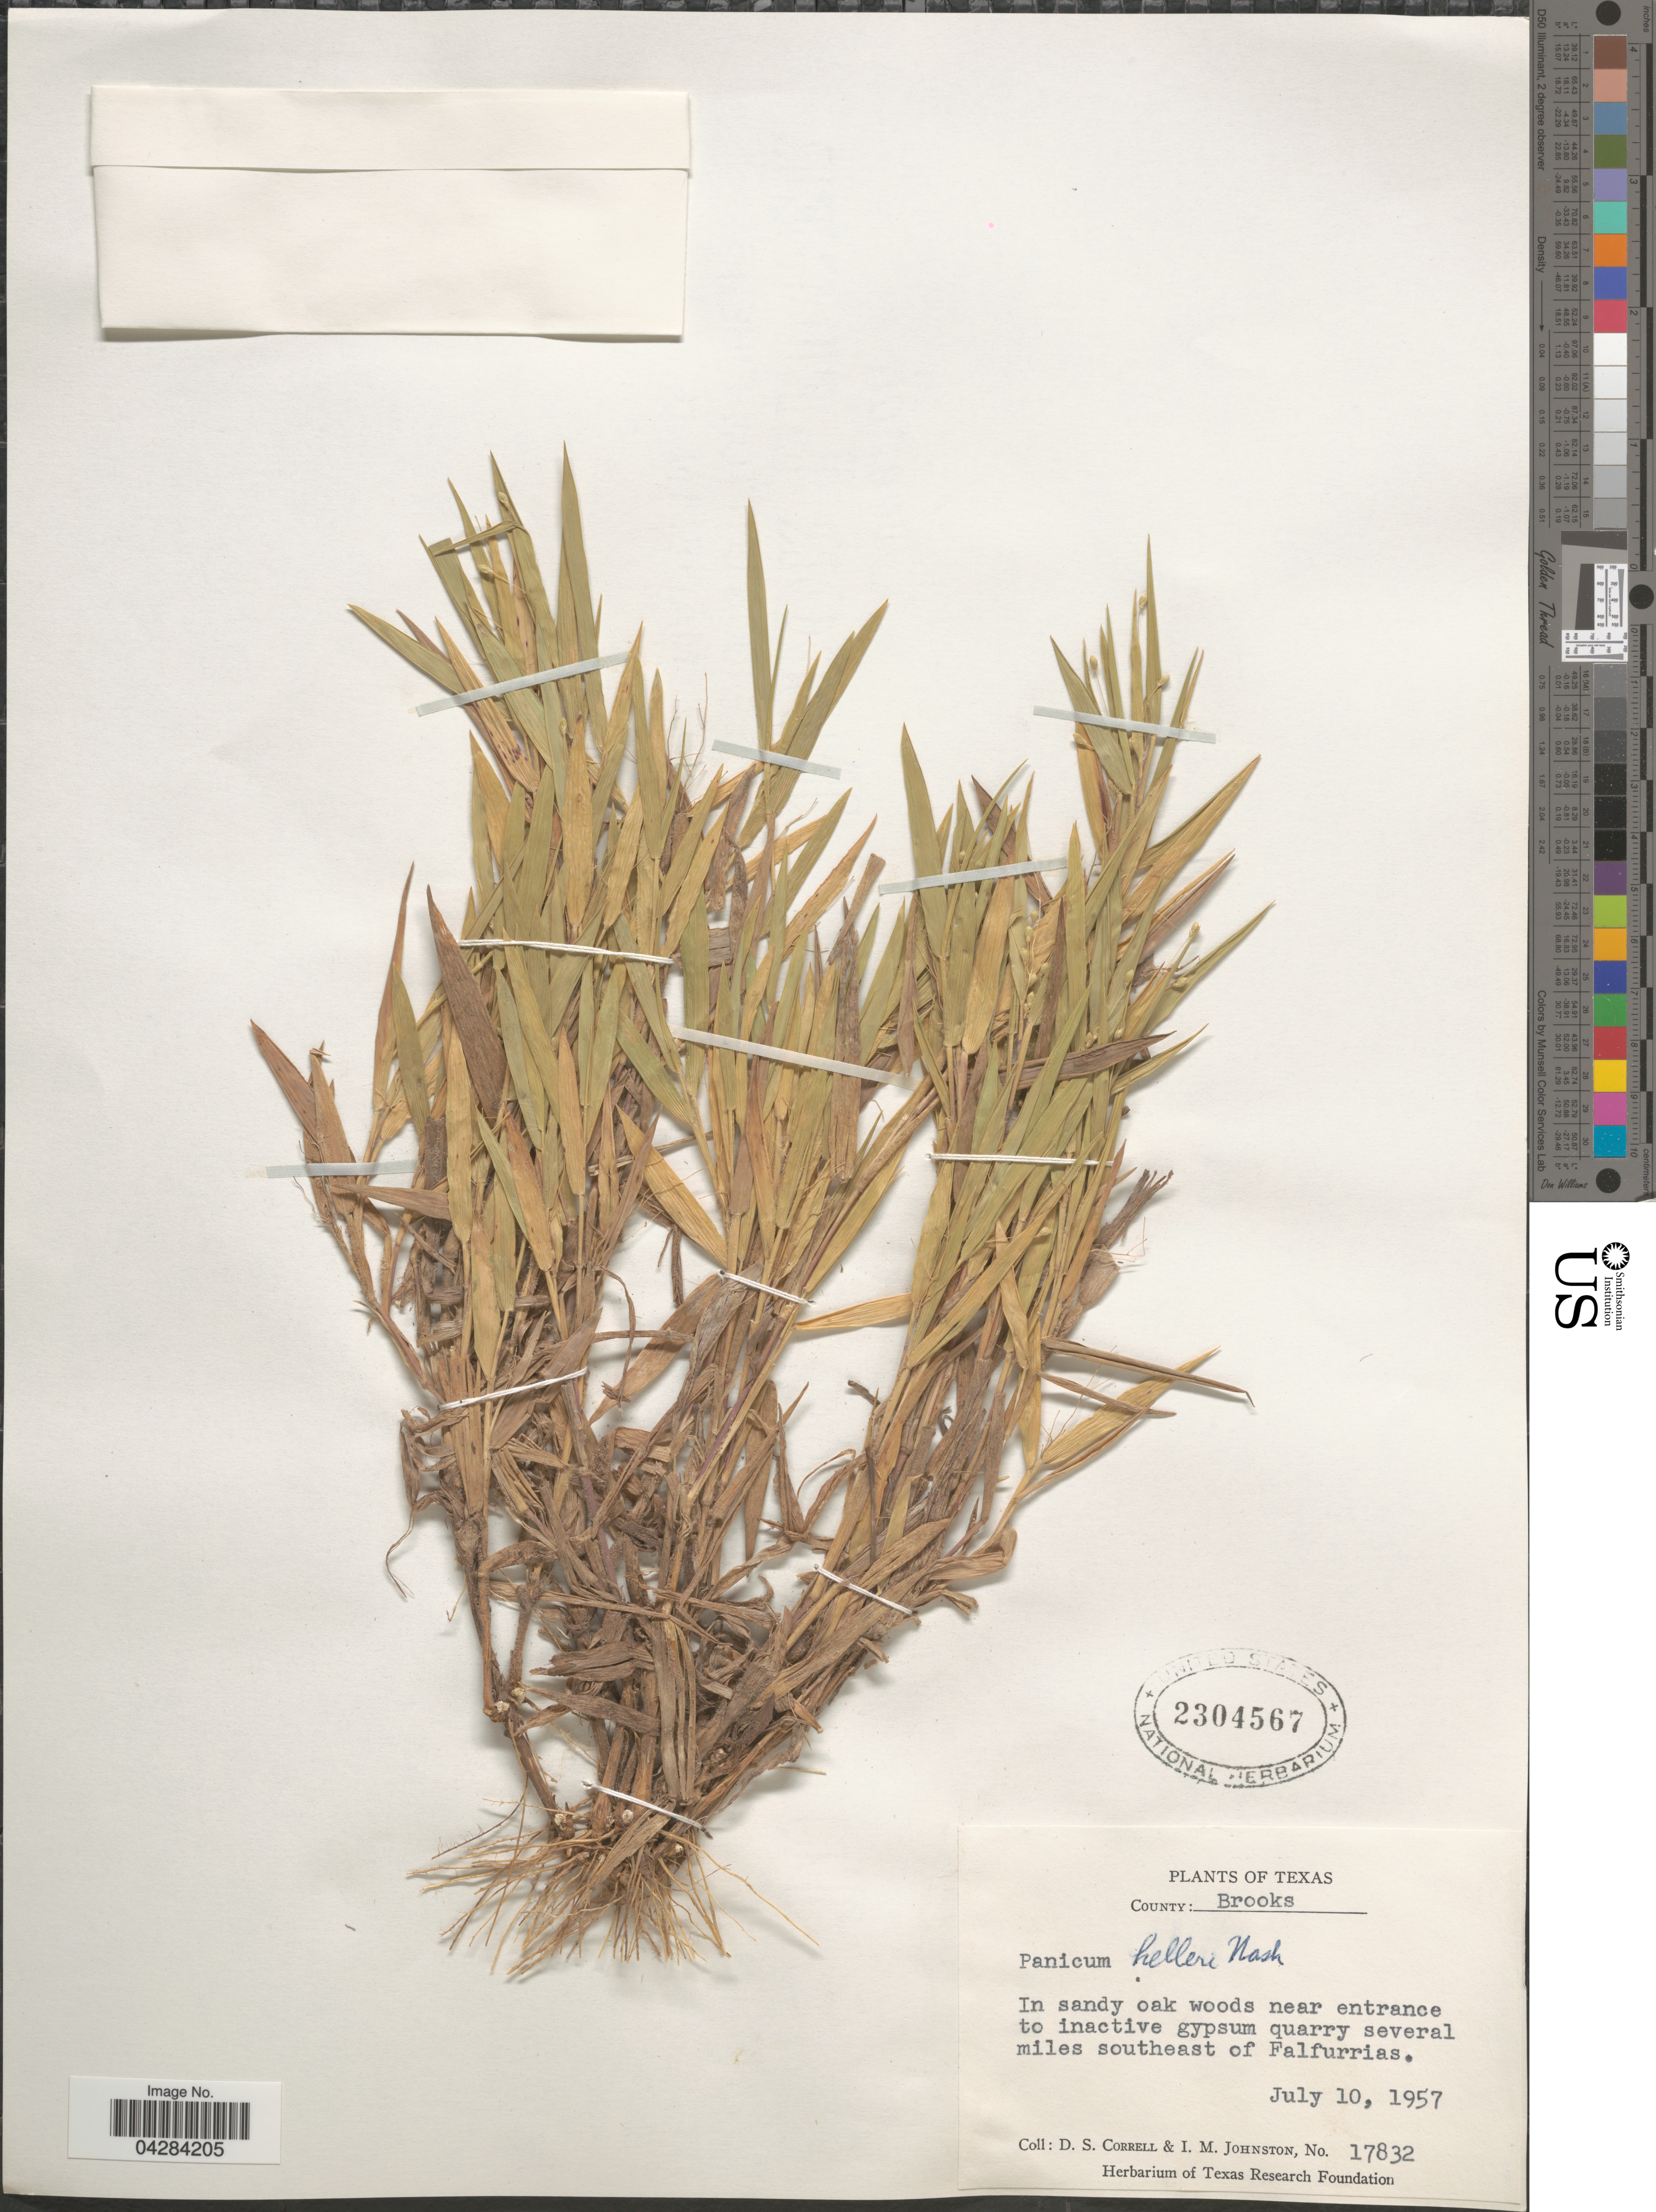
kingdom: Plantae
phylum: Tracheophyta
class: Liliopsida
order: Poales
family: Poaceae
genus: Dichanthelium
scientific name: Dichanthelium oligosanthes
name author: (Schult.) Gould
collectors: D. S. Correll & I.M. Johnston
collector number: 17832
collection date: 1957-07-10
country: United States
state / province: Texas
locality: County: Brooks. In sandy oak woods near entrance to inactive gypsum quarry several miles southeast of Falfurrias.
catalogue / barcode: US 2304567